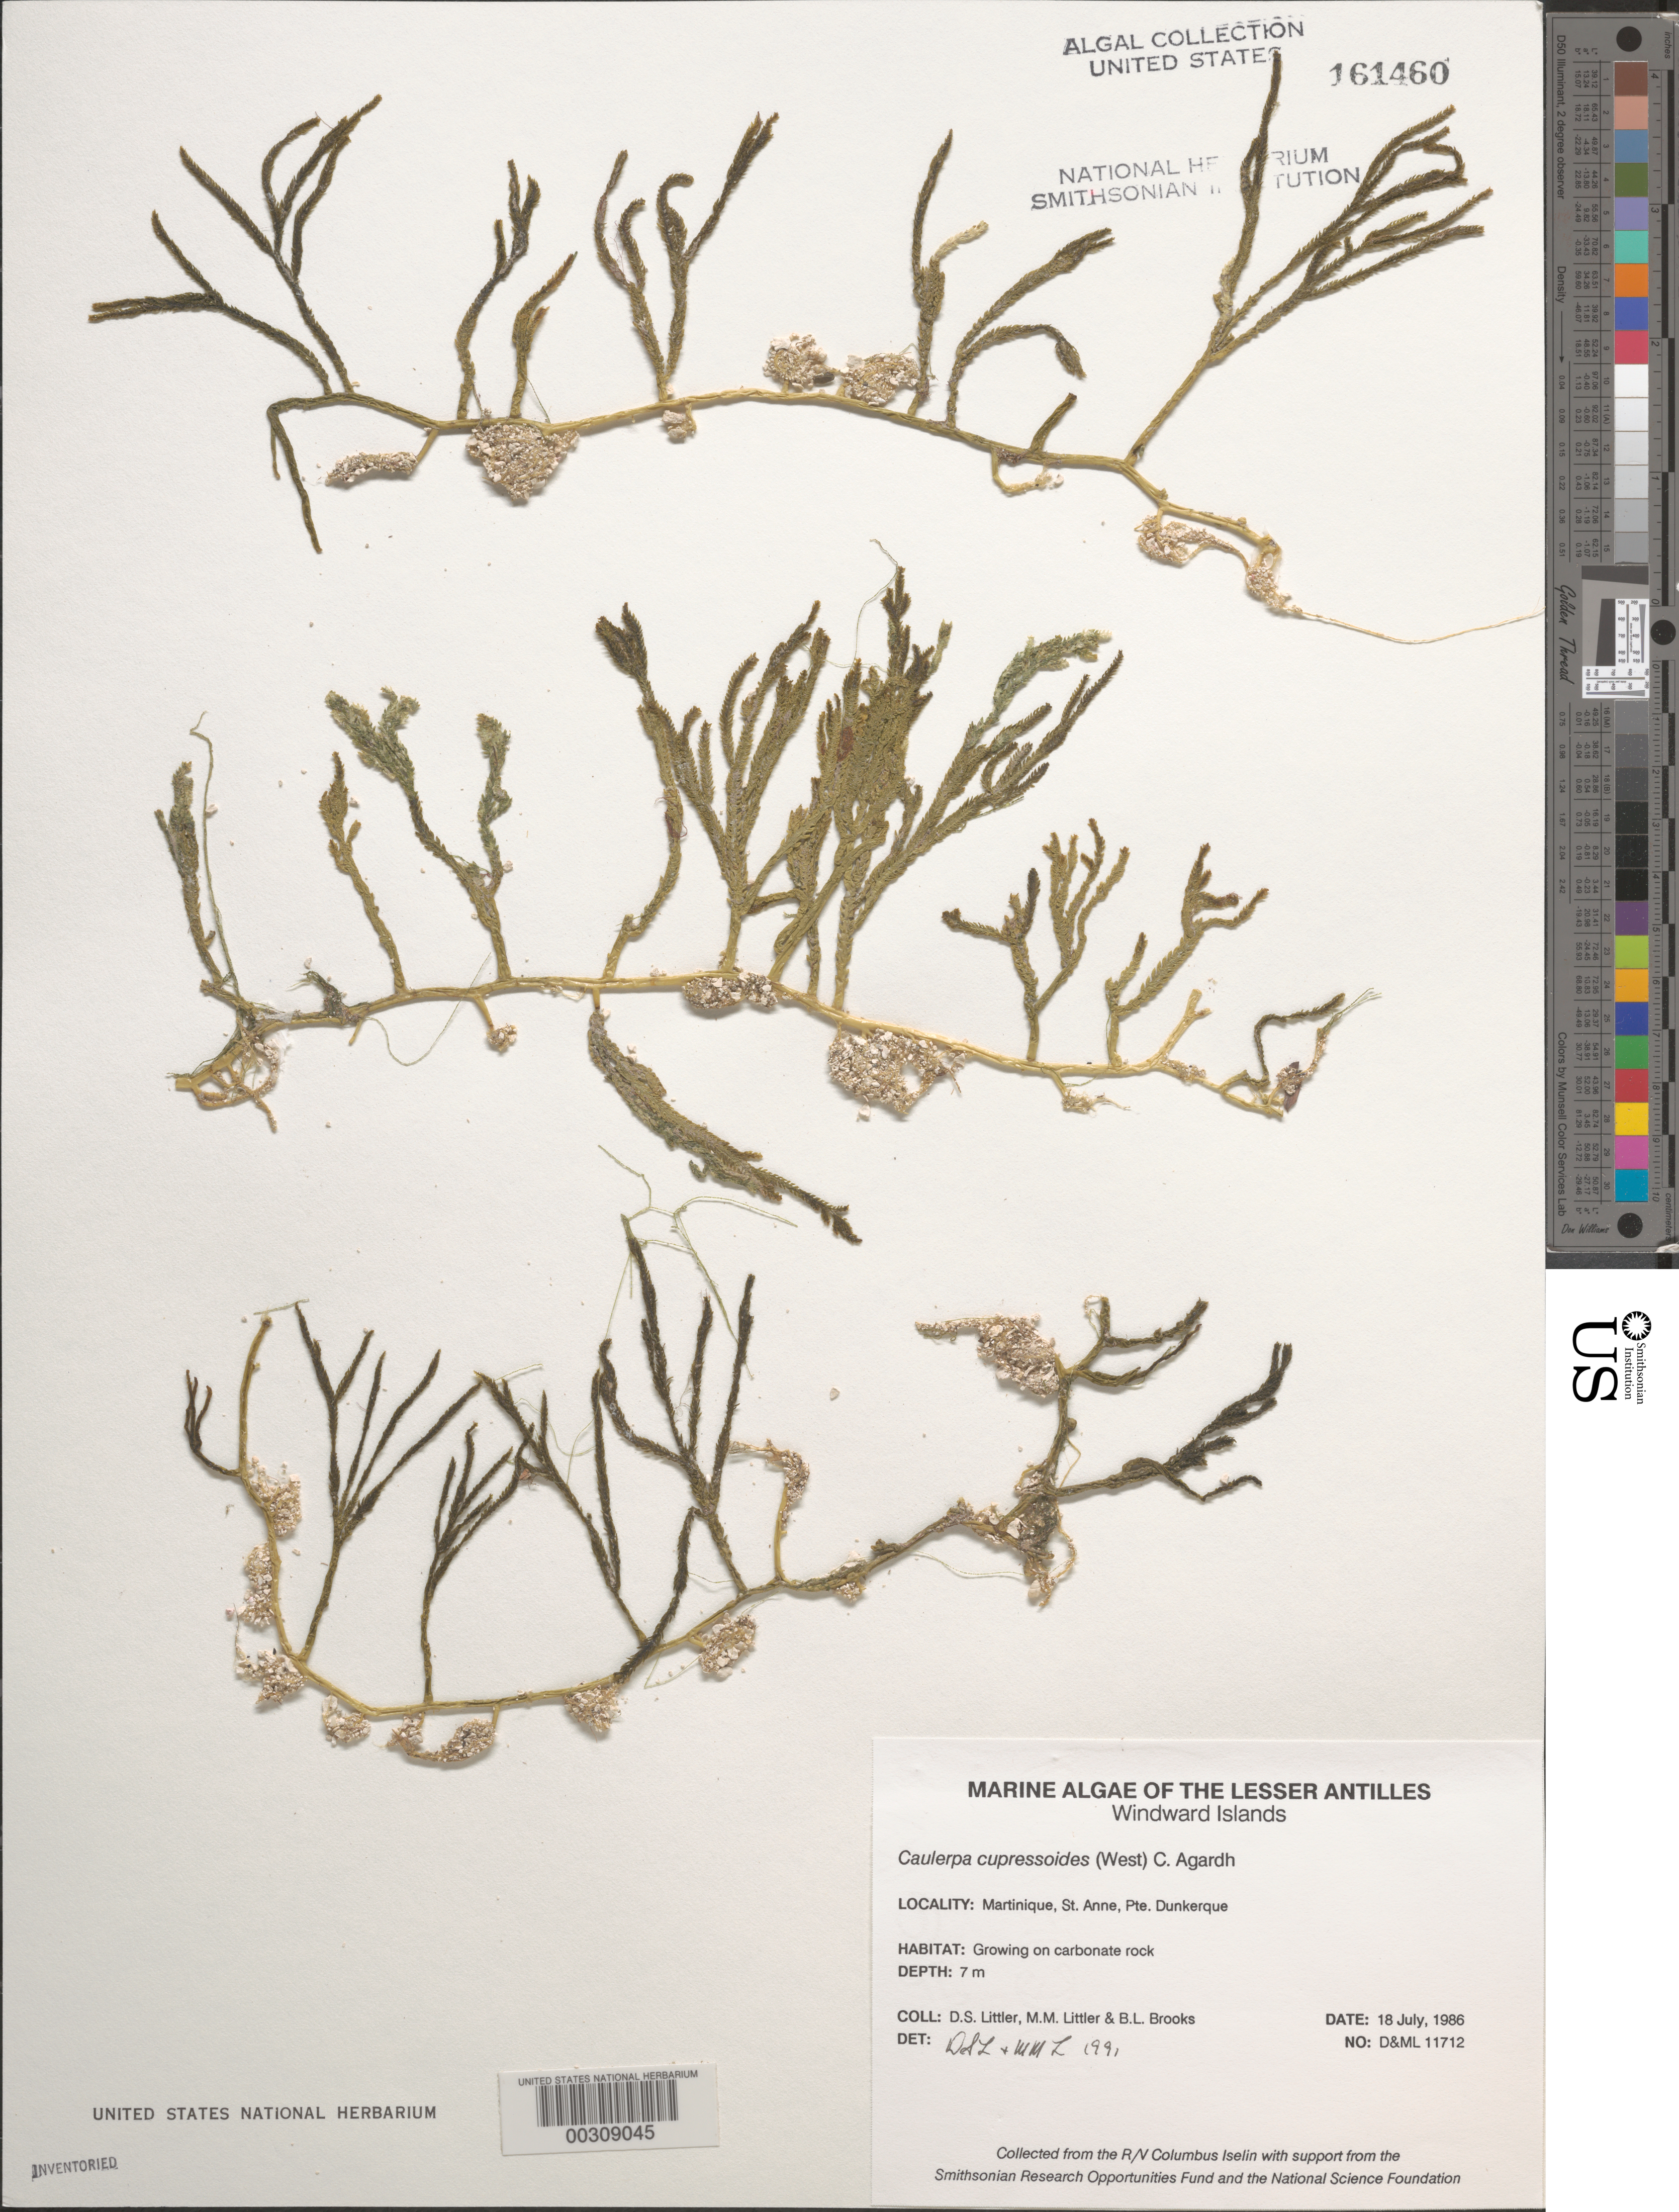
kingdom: Plantae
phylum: Chlorophyta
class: Ulvophyceae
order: Bryopsidales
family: Caulerpaceae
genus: Caulerpa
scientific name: Caulerpa cupressoides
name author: (Vahl) C. Agardh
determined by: Littler, D. S.; Littler, M. M.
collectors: D. S. Littler, M. M. Littler & B. Brooks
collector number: D&ML 11712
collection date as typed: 18 Jul 1986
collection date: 1986-07-18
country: Martinique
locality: St. Anne, Pointe Dunkerque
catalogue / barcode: US 161460